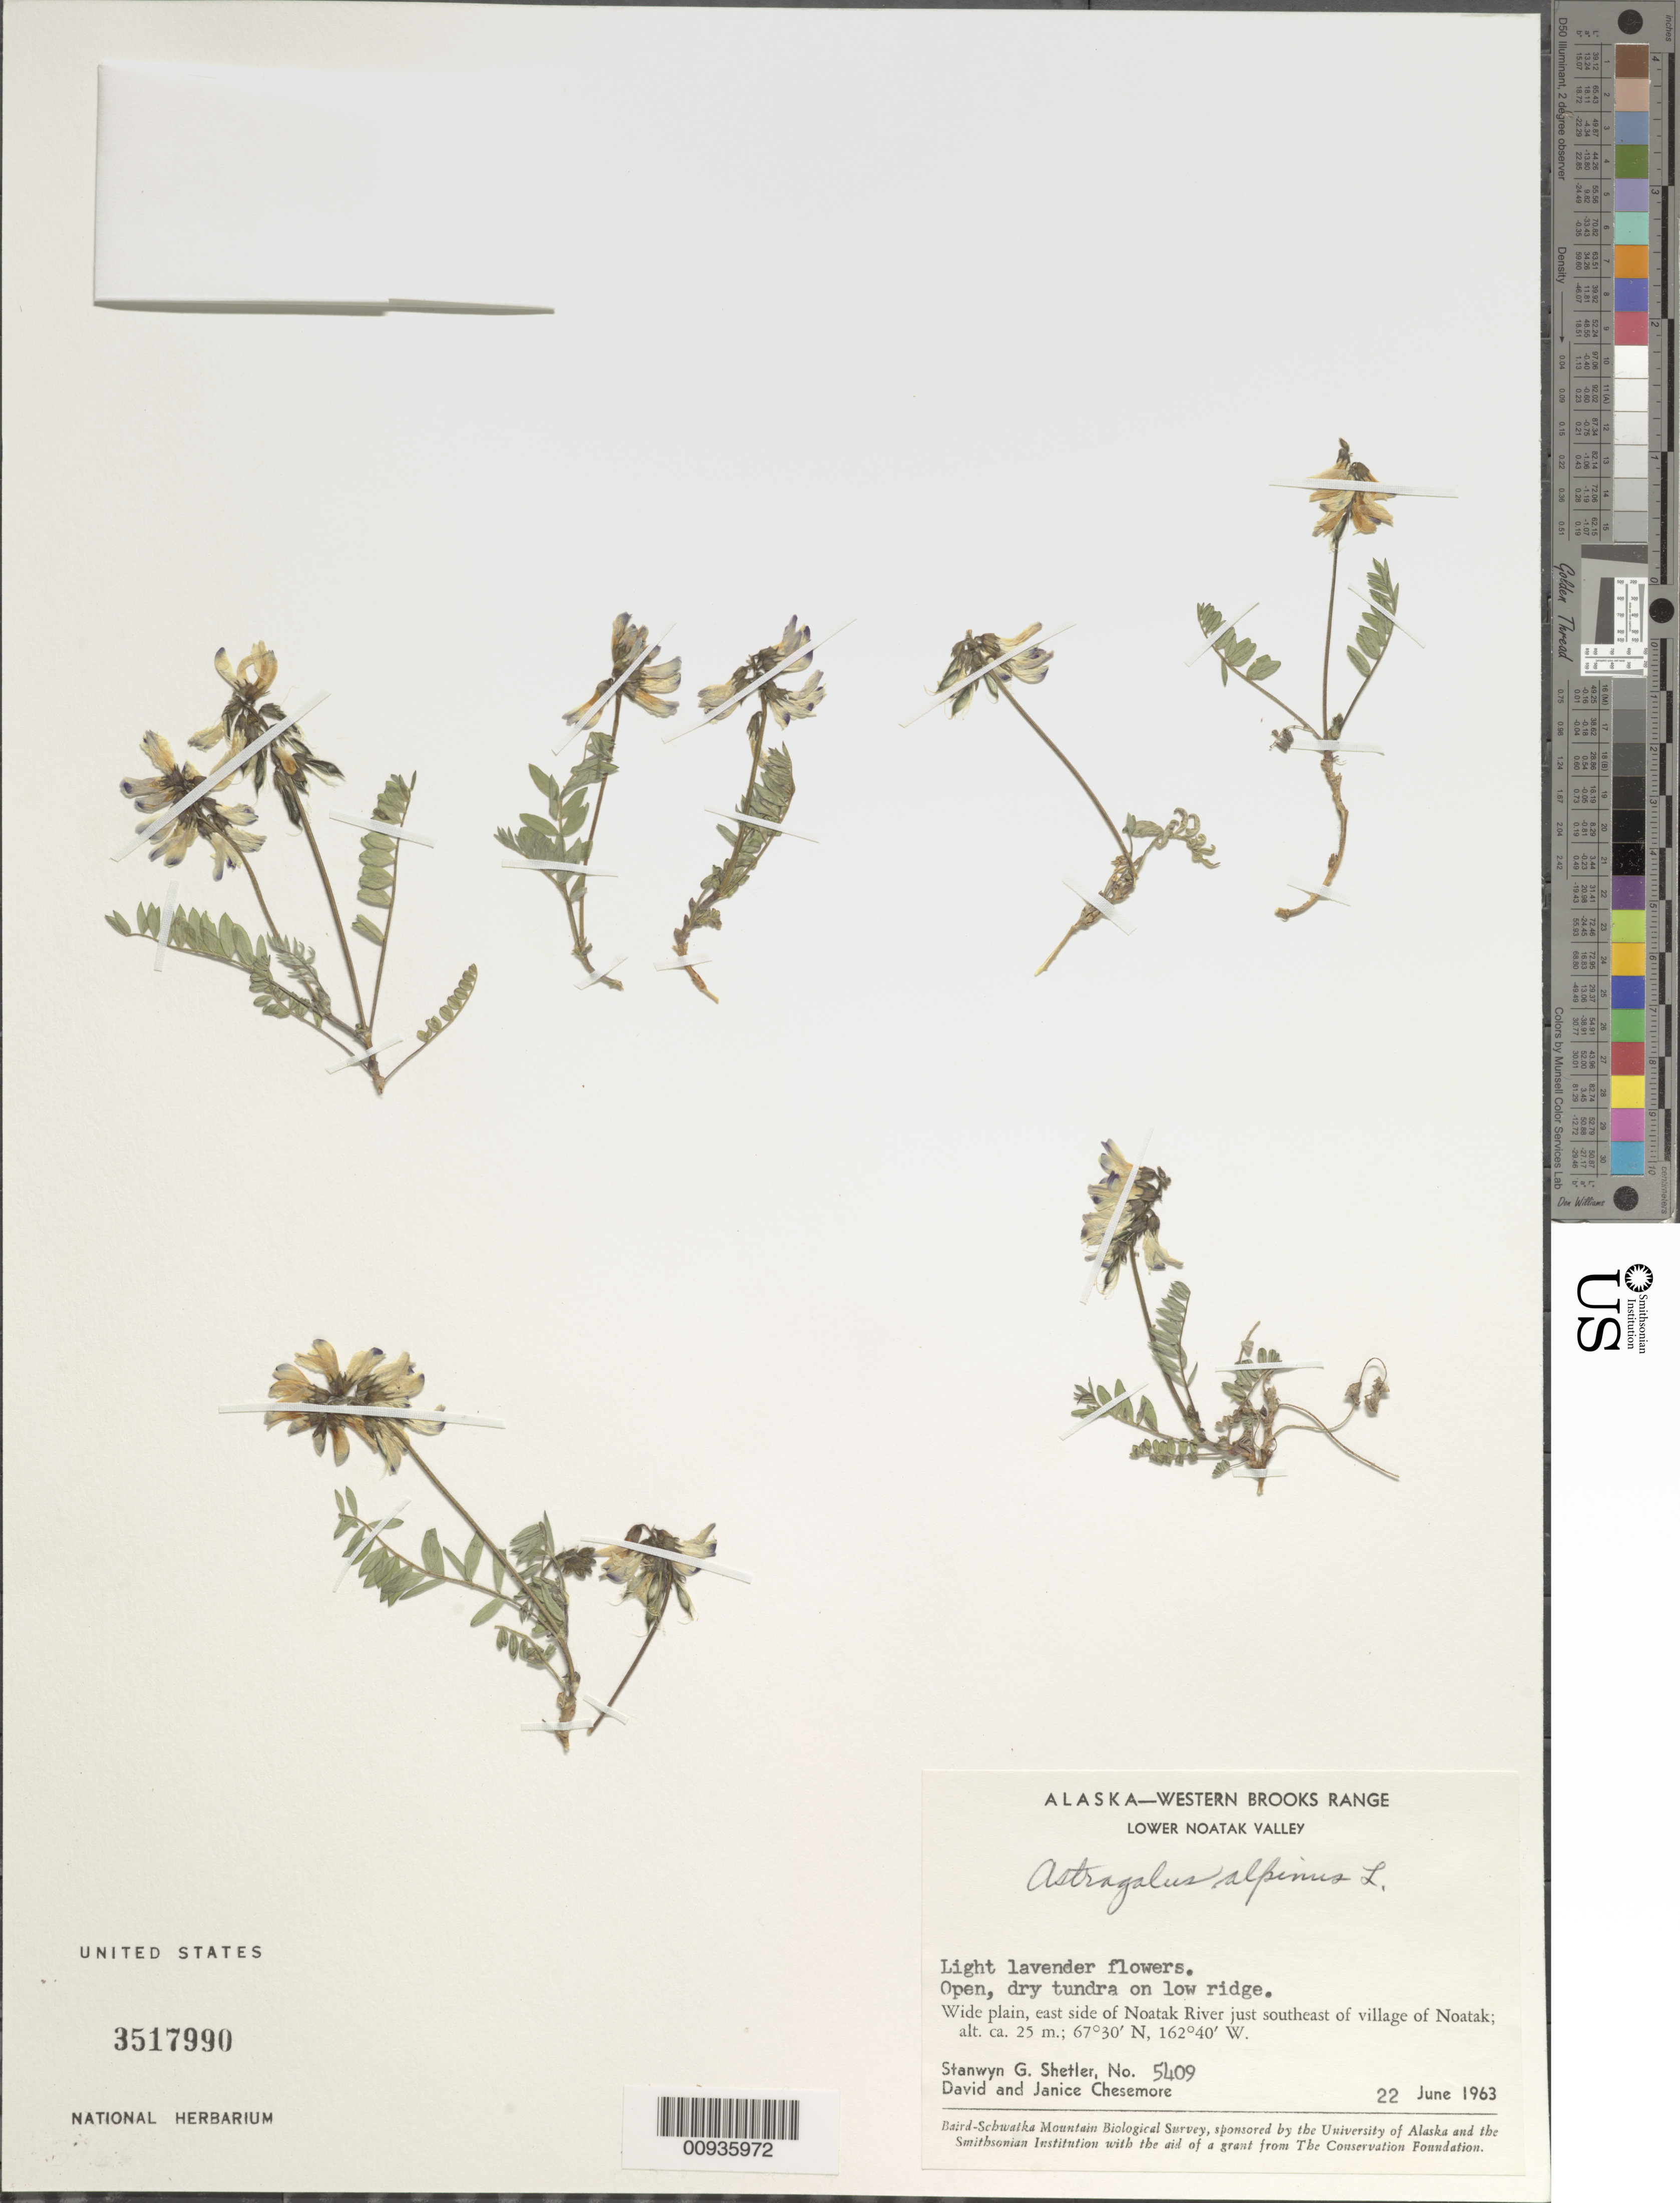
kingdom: Plantae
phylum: Tracheophyta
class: Magnoliopsida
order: Fabales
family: Fabaceae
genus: Astragalus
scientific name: Astragalus alpinus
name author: L.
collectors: S. Shetler, D. Chesemore & J. Chesemore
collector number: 5409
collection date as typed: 22 Jun 1963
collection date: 1963-06-22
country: United States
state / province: Alaska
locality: East side of Noatak River just southeast of village of Noatak. Western Brooks Range, Lower Noatak Valley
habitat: Wide plain. Open, dry tundra on low ridge.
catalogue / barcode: US 3517990